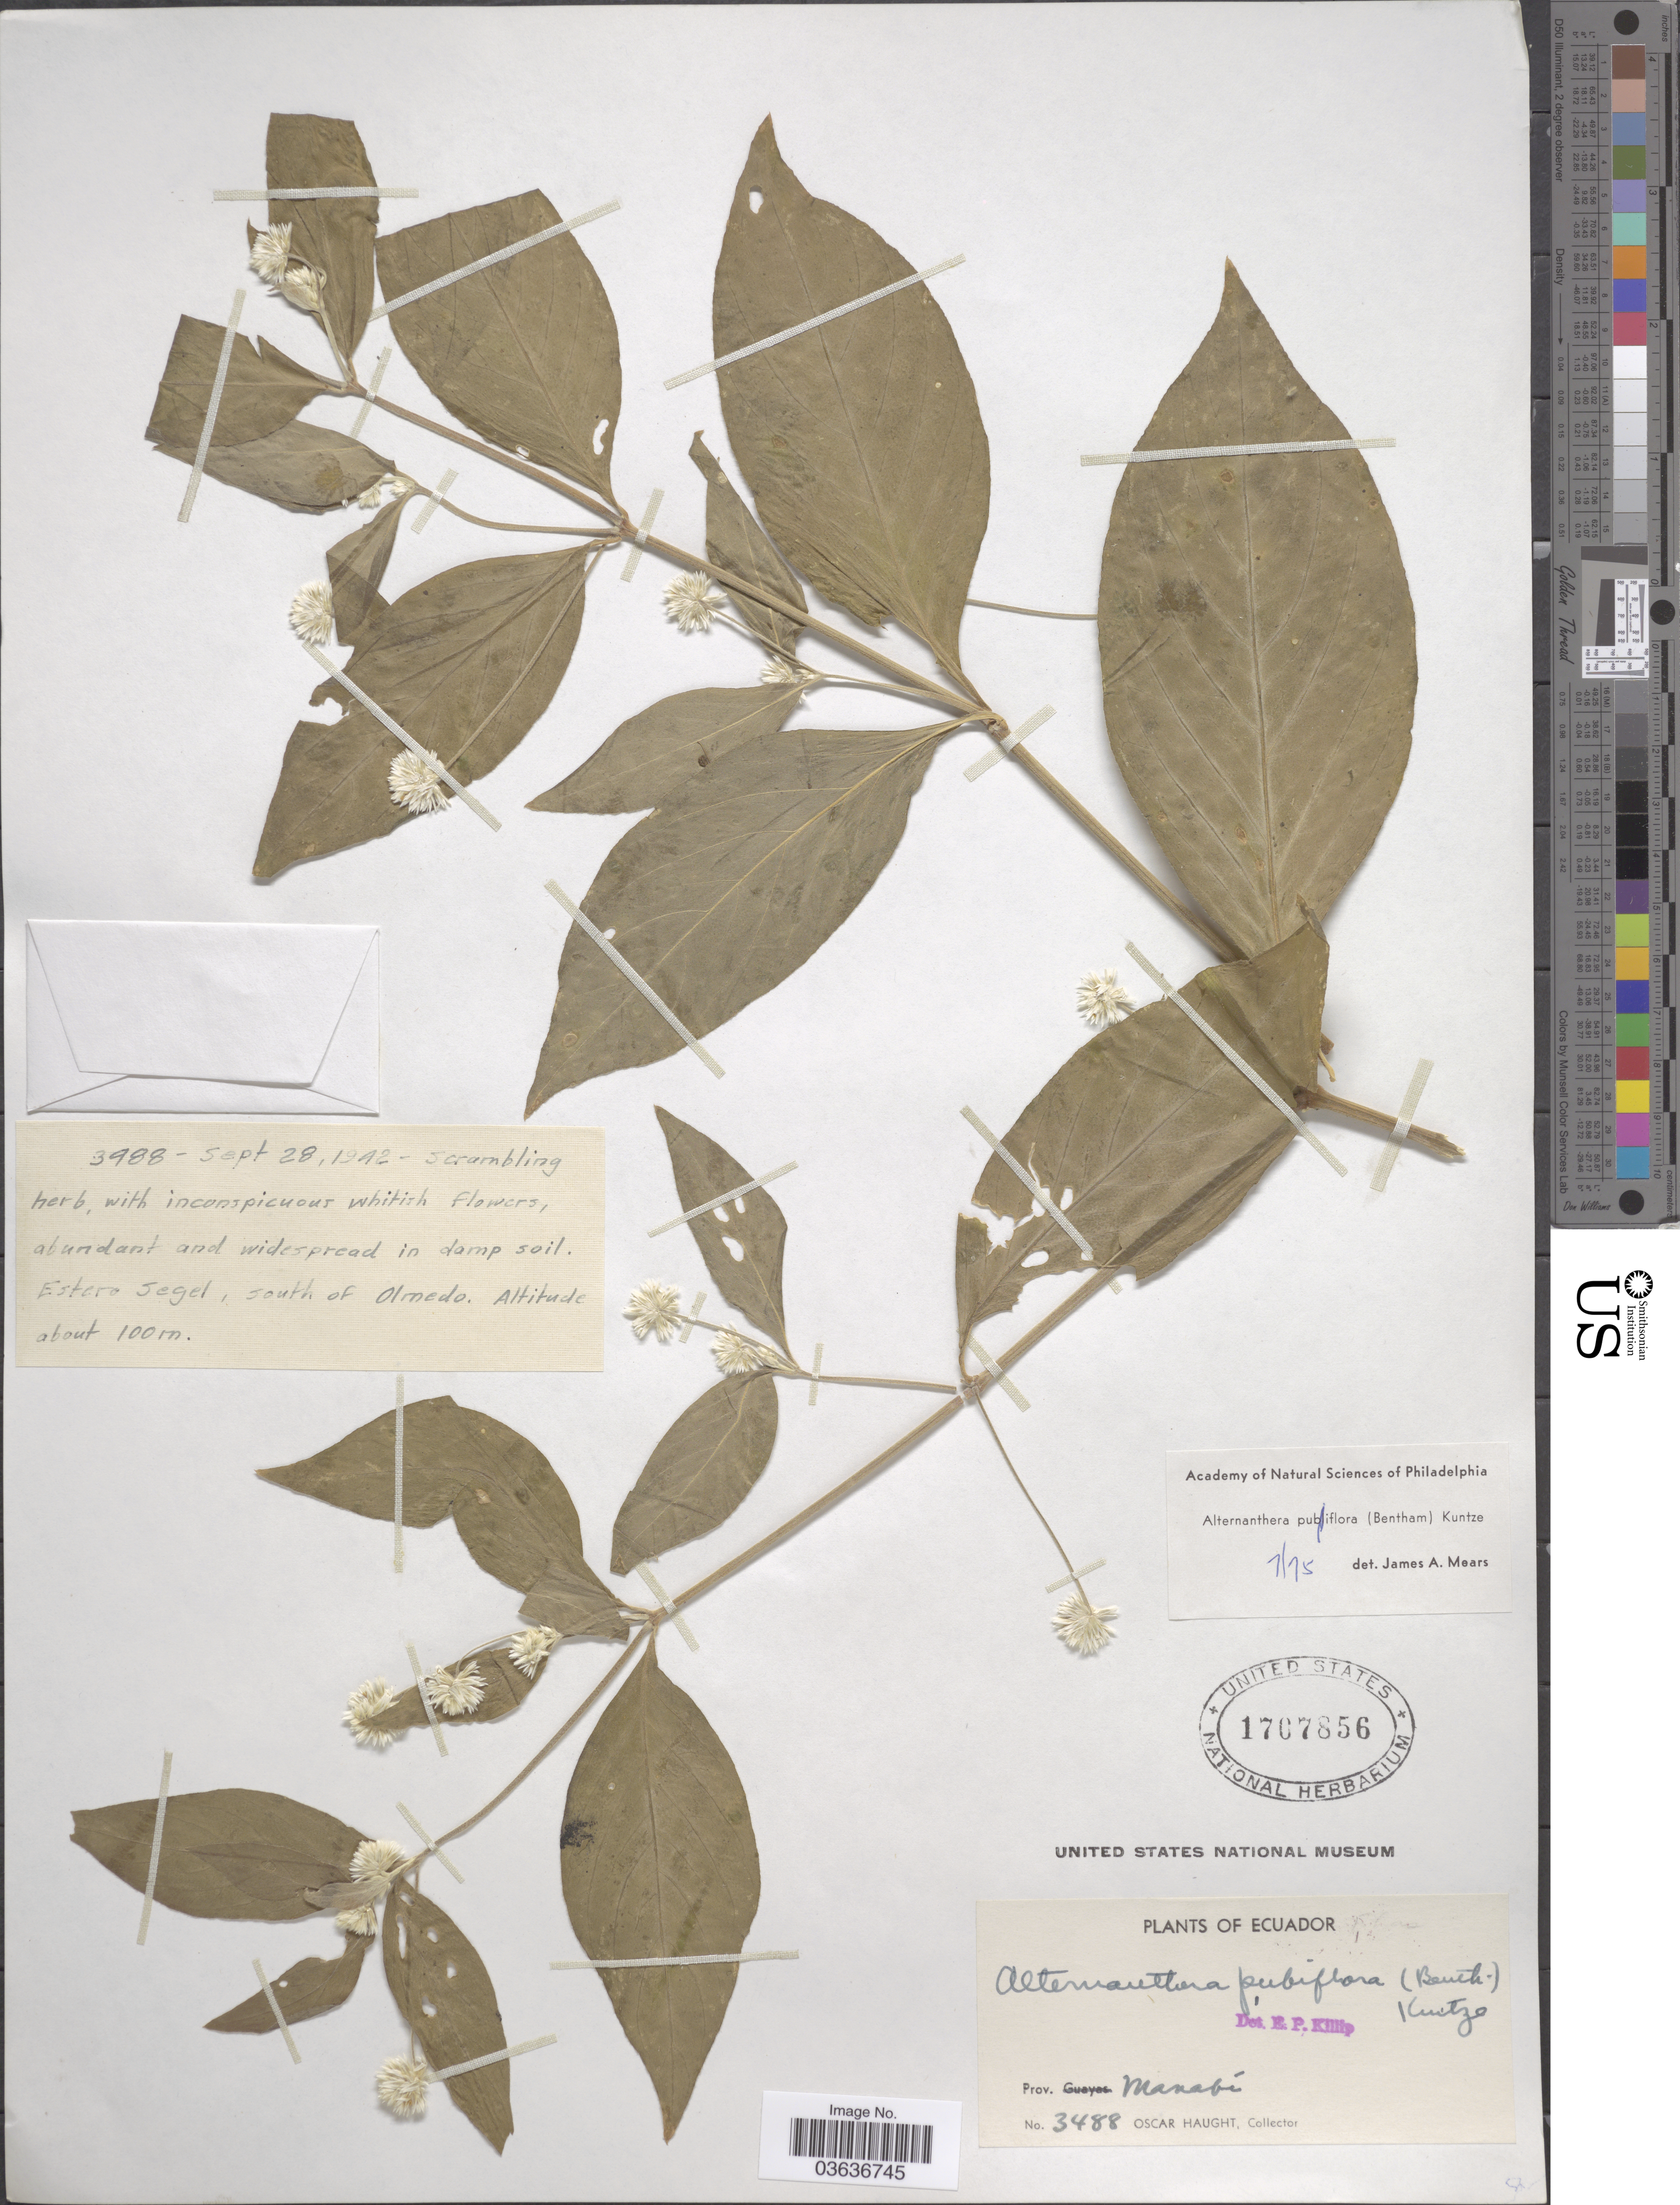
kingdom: Plantae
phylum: Tracheophyta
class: Magnoliopsida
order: Caryophyllales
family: Amaranthaceae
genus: Alternanthera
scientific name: Alternanthera pubiflora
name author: (Benth.) Kuntze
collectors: O. L. Haught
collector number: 3488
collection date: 1942-09-28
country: Ecuador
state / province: Manabí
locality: Estero Segel, south of Olmedo.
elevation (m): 100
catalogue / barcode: US 1707856